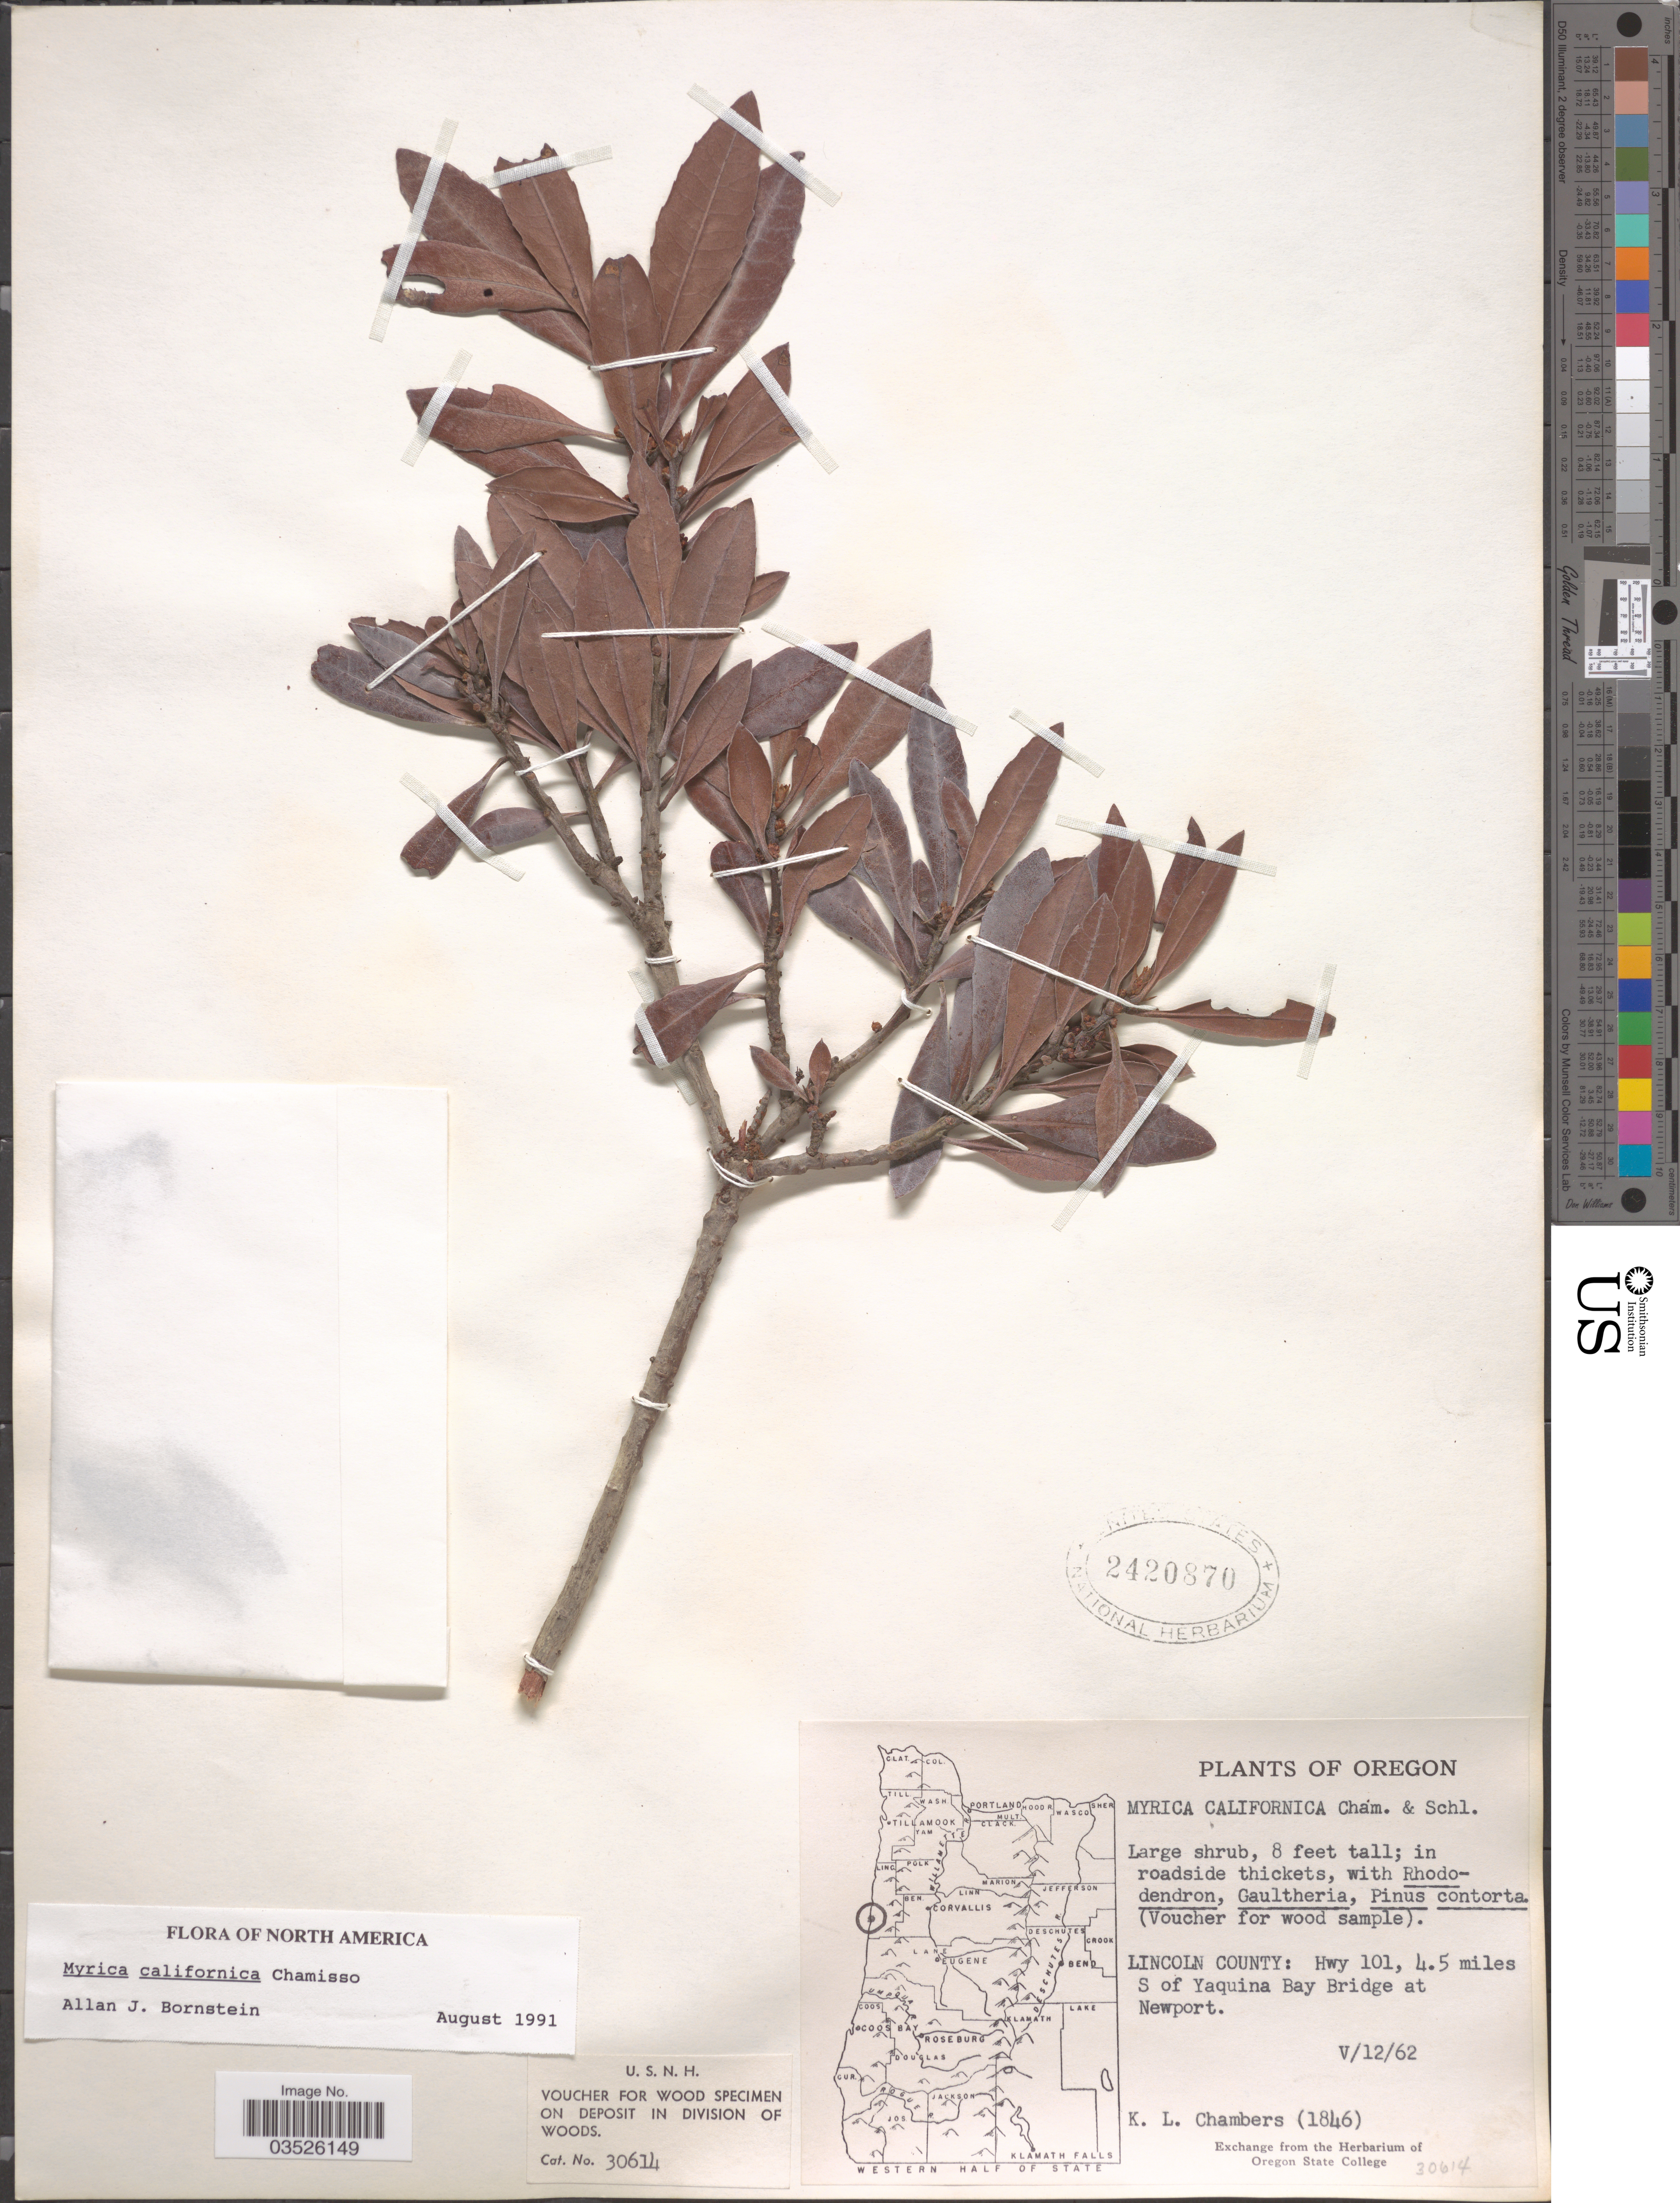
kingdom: Plantae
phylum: Tracheophyta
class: Magnoliopsida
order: Fagales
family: Myricaceae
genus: Morella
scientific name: Morella californica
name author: (Cham.) Wilbur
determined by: Strong, Mark T., (BOT), Smithsonian Institution - National Museum of Natural History (UNITED STATES)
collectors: K. Chambers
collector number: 1846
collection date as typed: Transcribed d/m/y: 12/5/62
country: United States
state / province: Oregon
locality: Lincoln County: Hwy 101, 4.5 miles S of Yaquina Bay Bridge at Newport.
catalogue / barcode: US 2420870